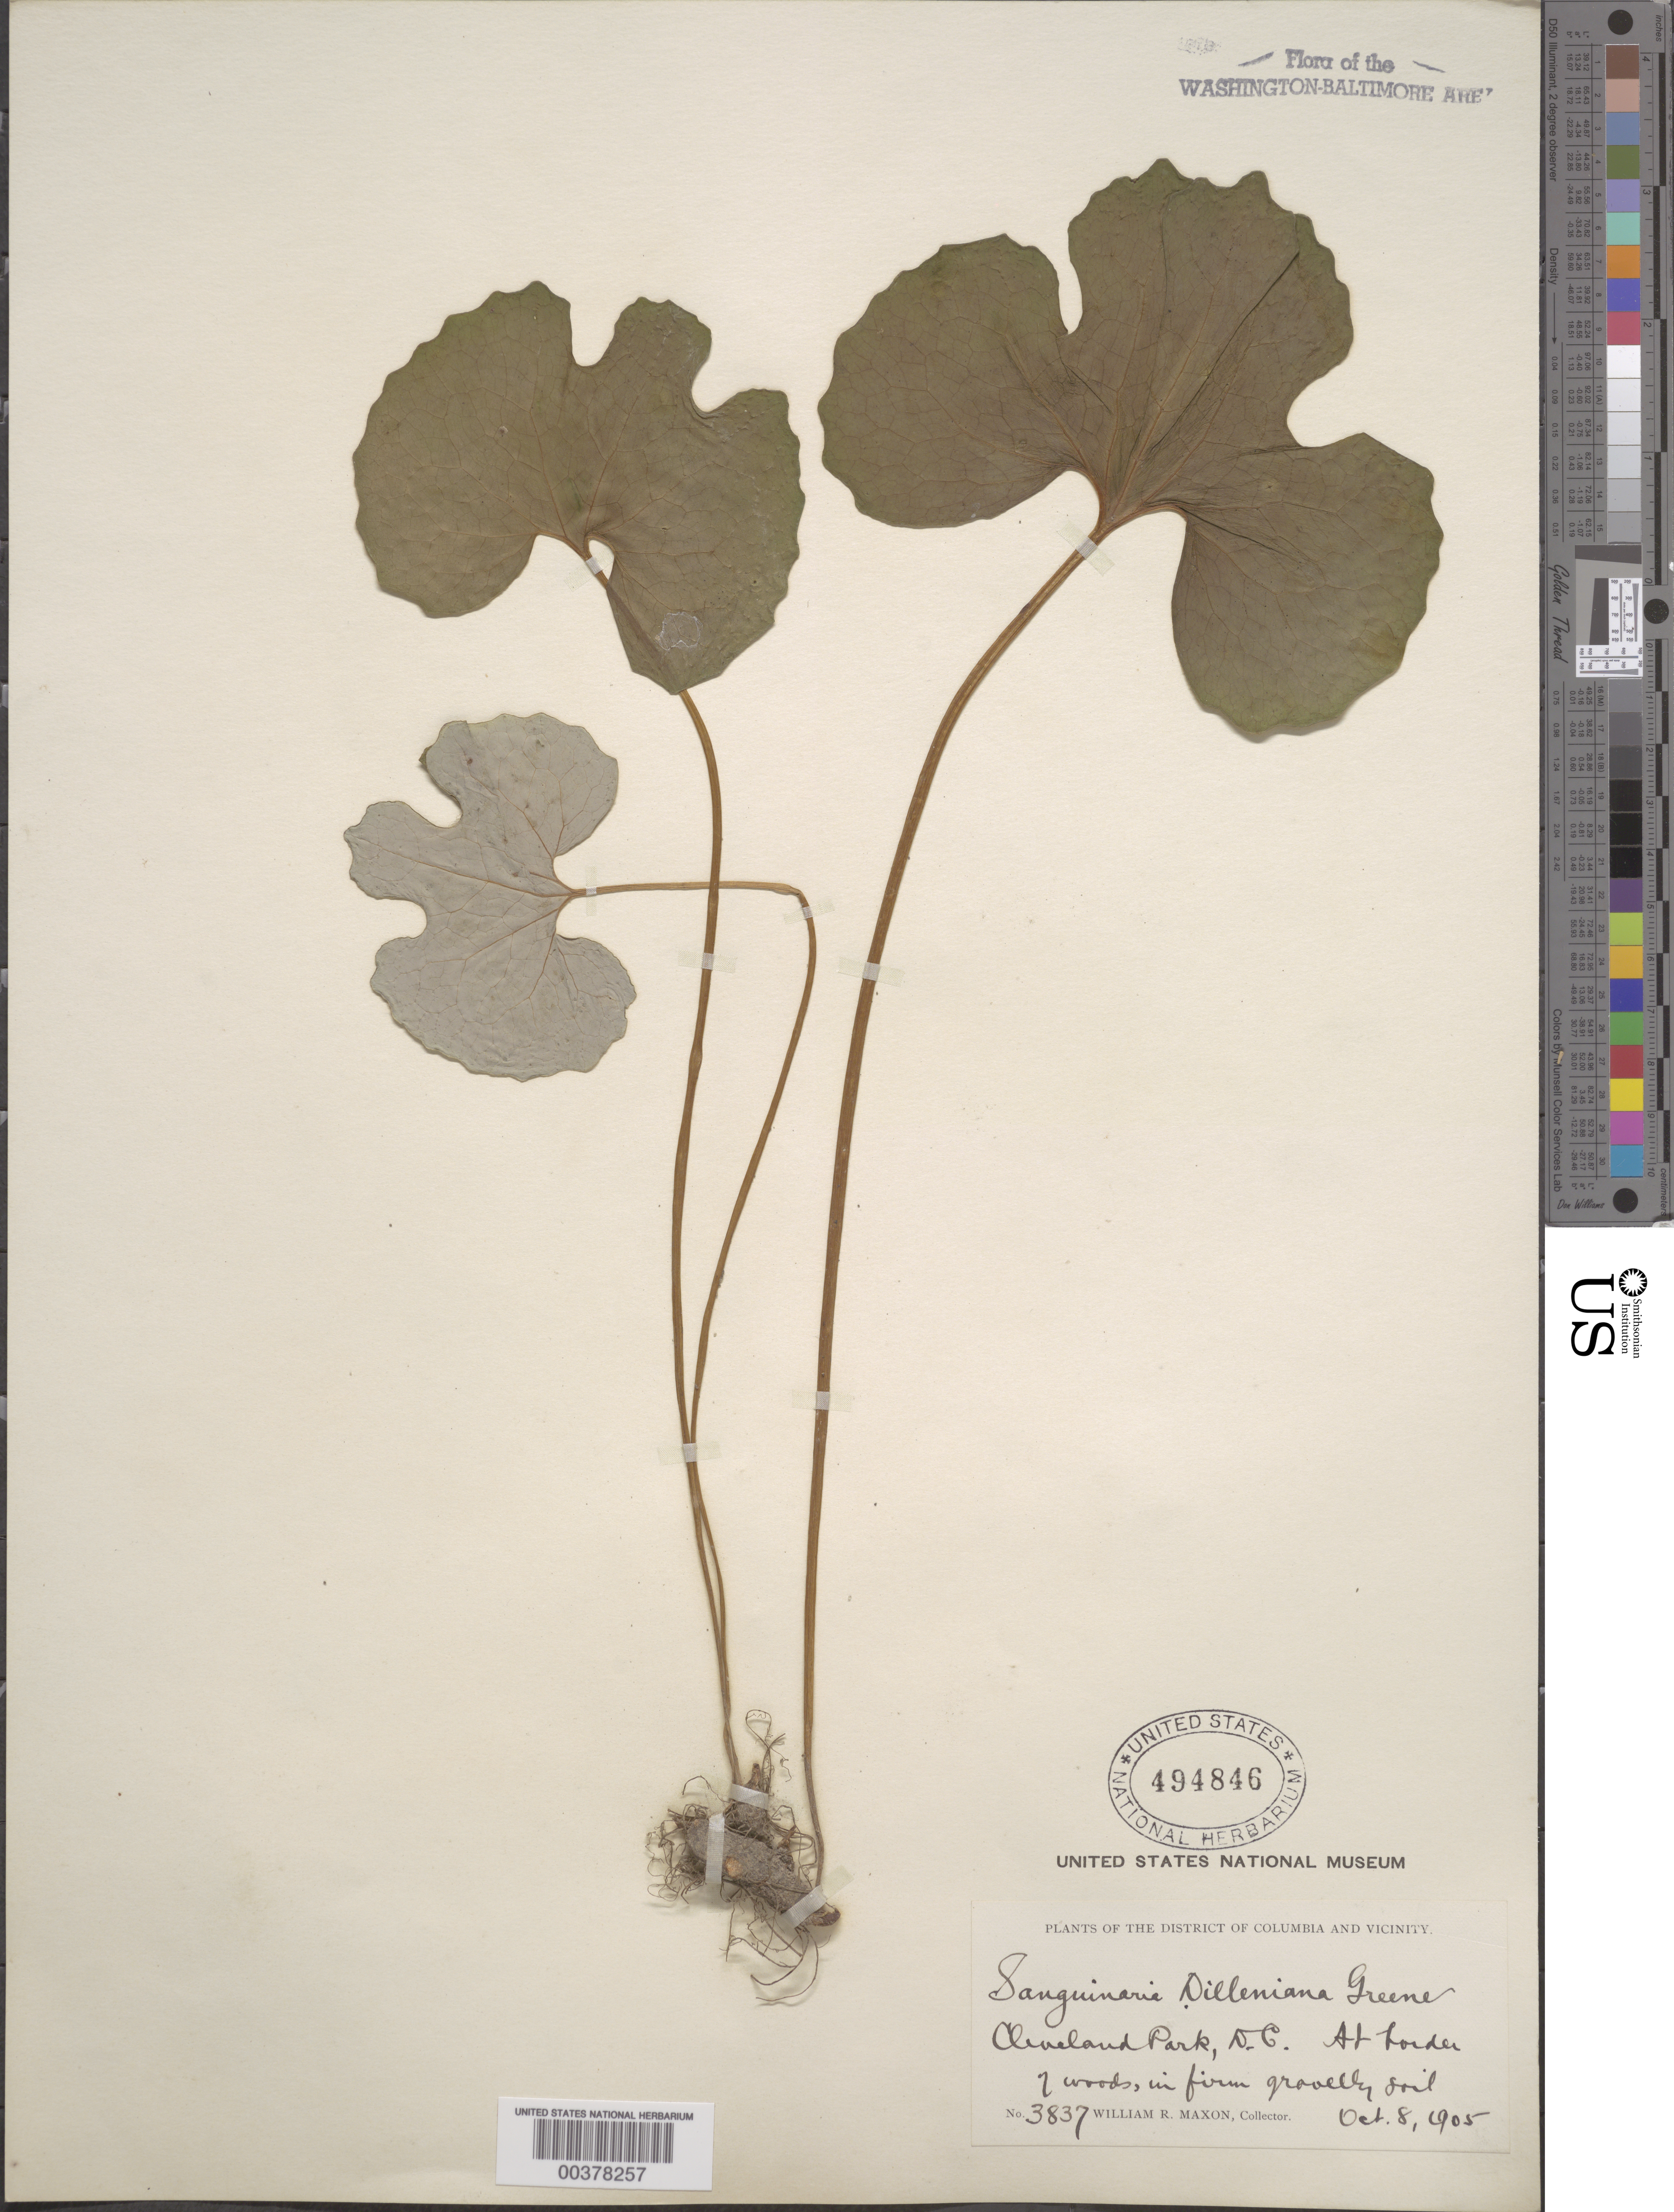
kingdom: Plantae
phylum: Tracheophyta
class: Magnoliopsida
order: Ranunculales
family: Papaveraceae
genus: Sanguinaria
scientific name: Sanguinaria canadensis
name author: L.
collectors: W. R. Maxon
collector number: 3837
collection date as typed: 08 Oct 1905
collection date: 1905-10-08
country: United States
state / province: District of Columbia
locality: Cleveland Park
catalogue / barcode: US 494846